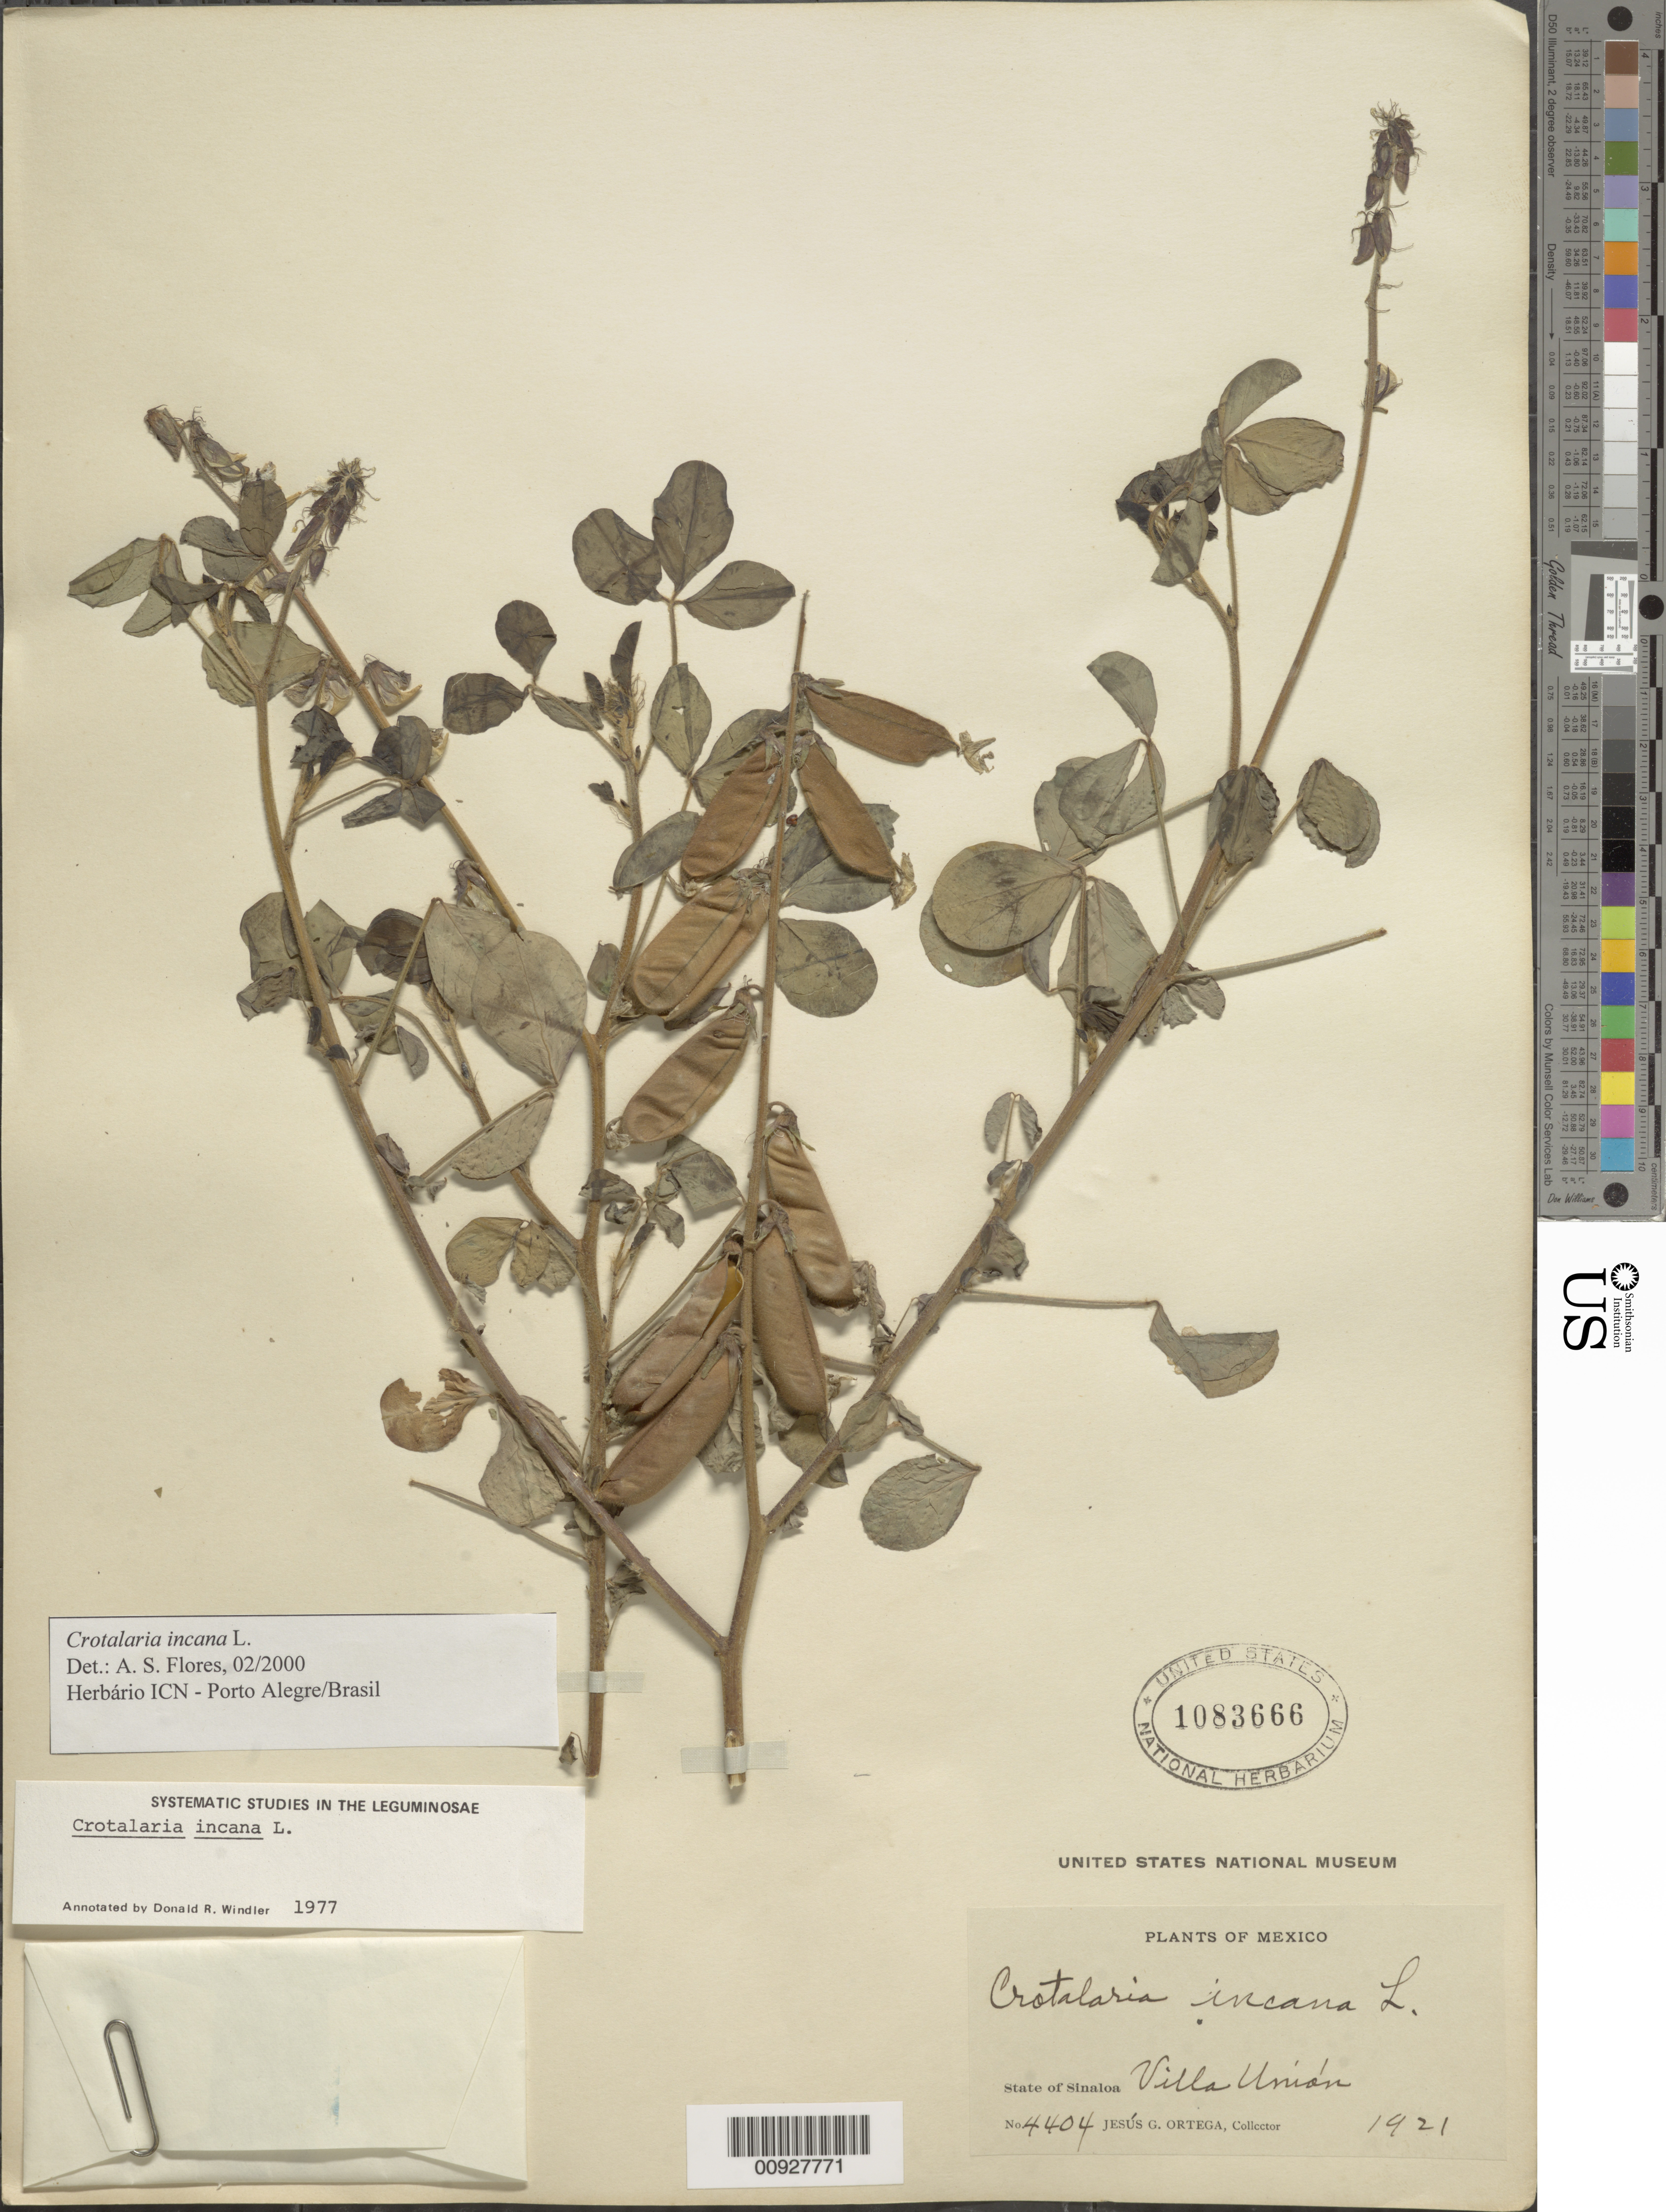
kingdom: Plantae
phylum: Tracheophyta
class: Magnoliopsida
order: Fabales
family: Fabaceae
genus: Crotalaria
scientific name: Crotalaria incana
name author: L.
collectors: J. Ortega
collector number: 4404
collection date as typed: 1921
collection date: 1921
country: Mexico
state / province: Sinaloa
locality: State of Sinaloa: Villa Unión.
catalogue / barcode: US 1083666